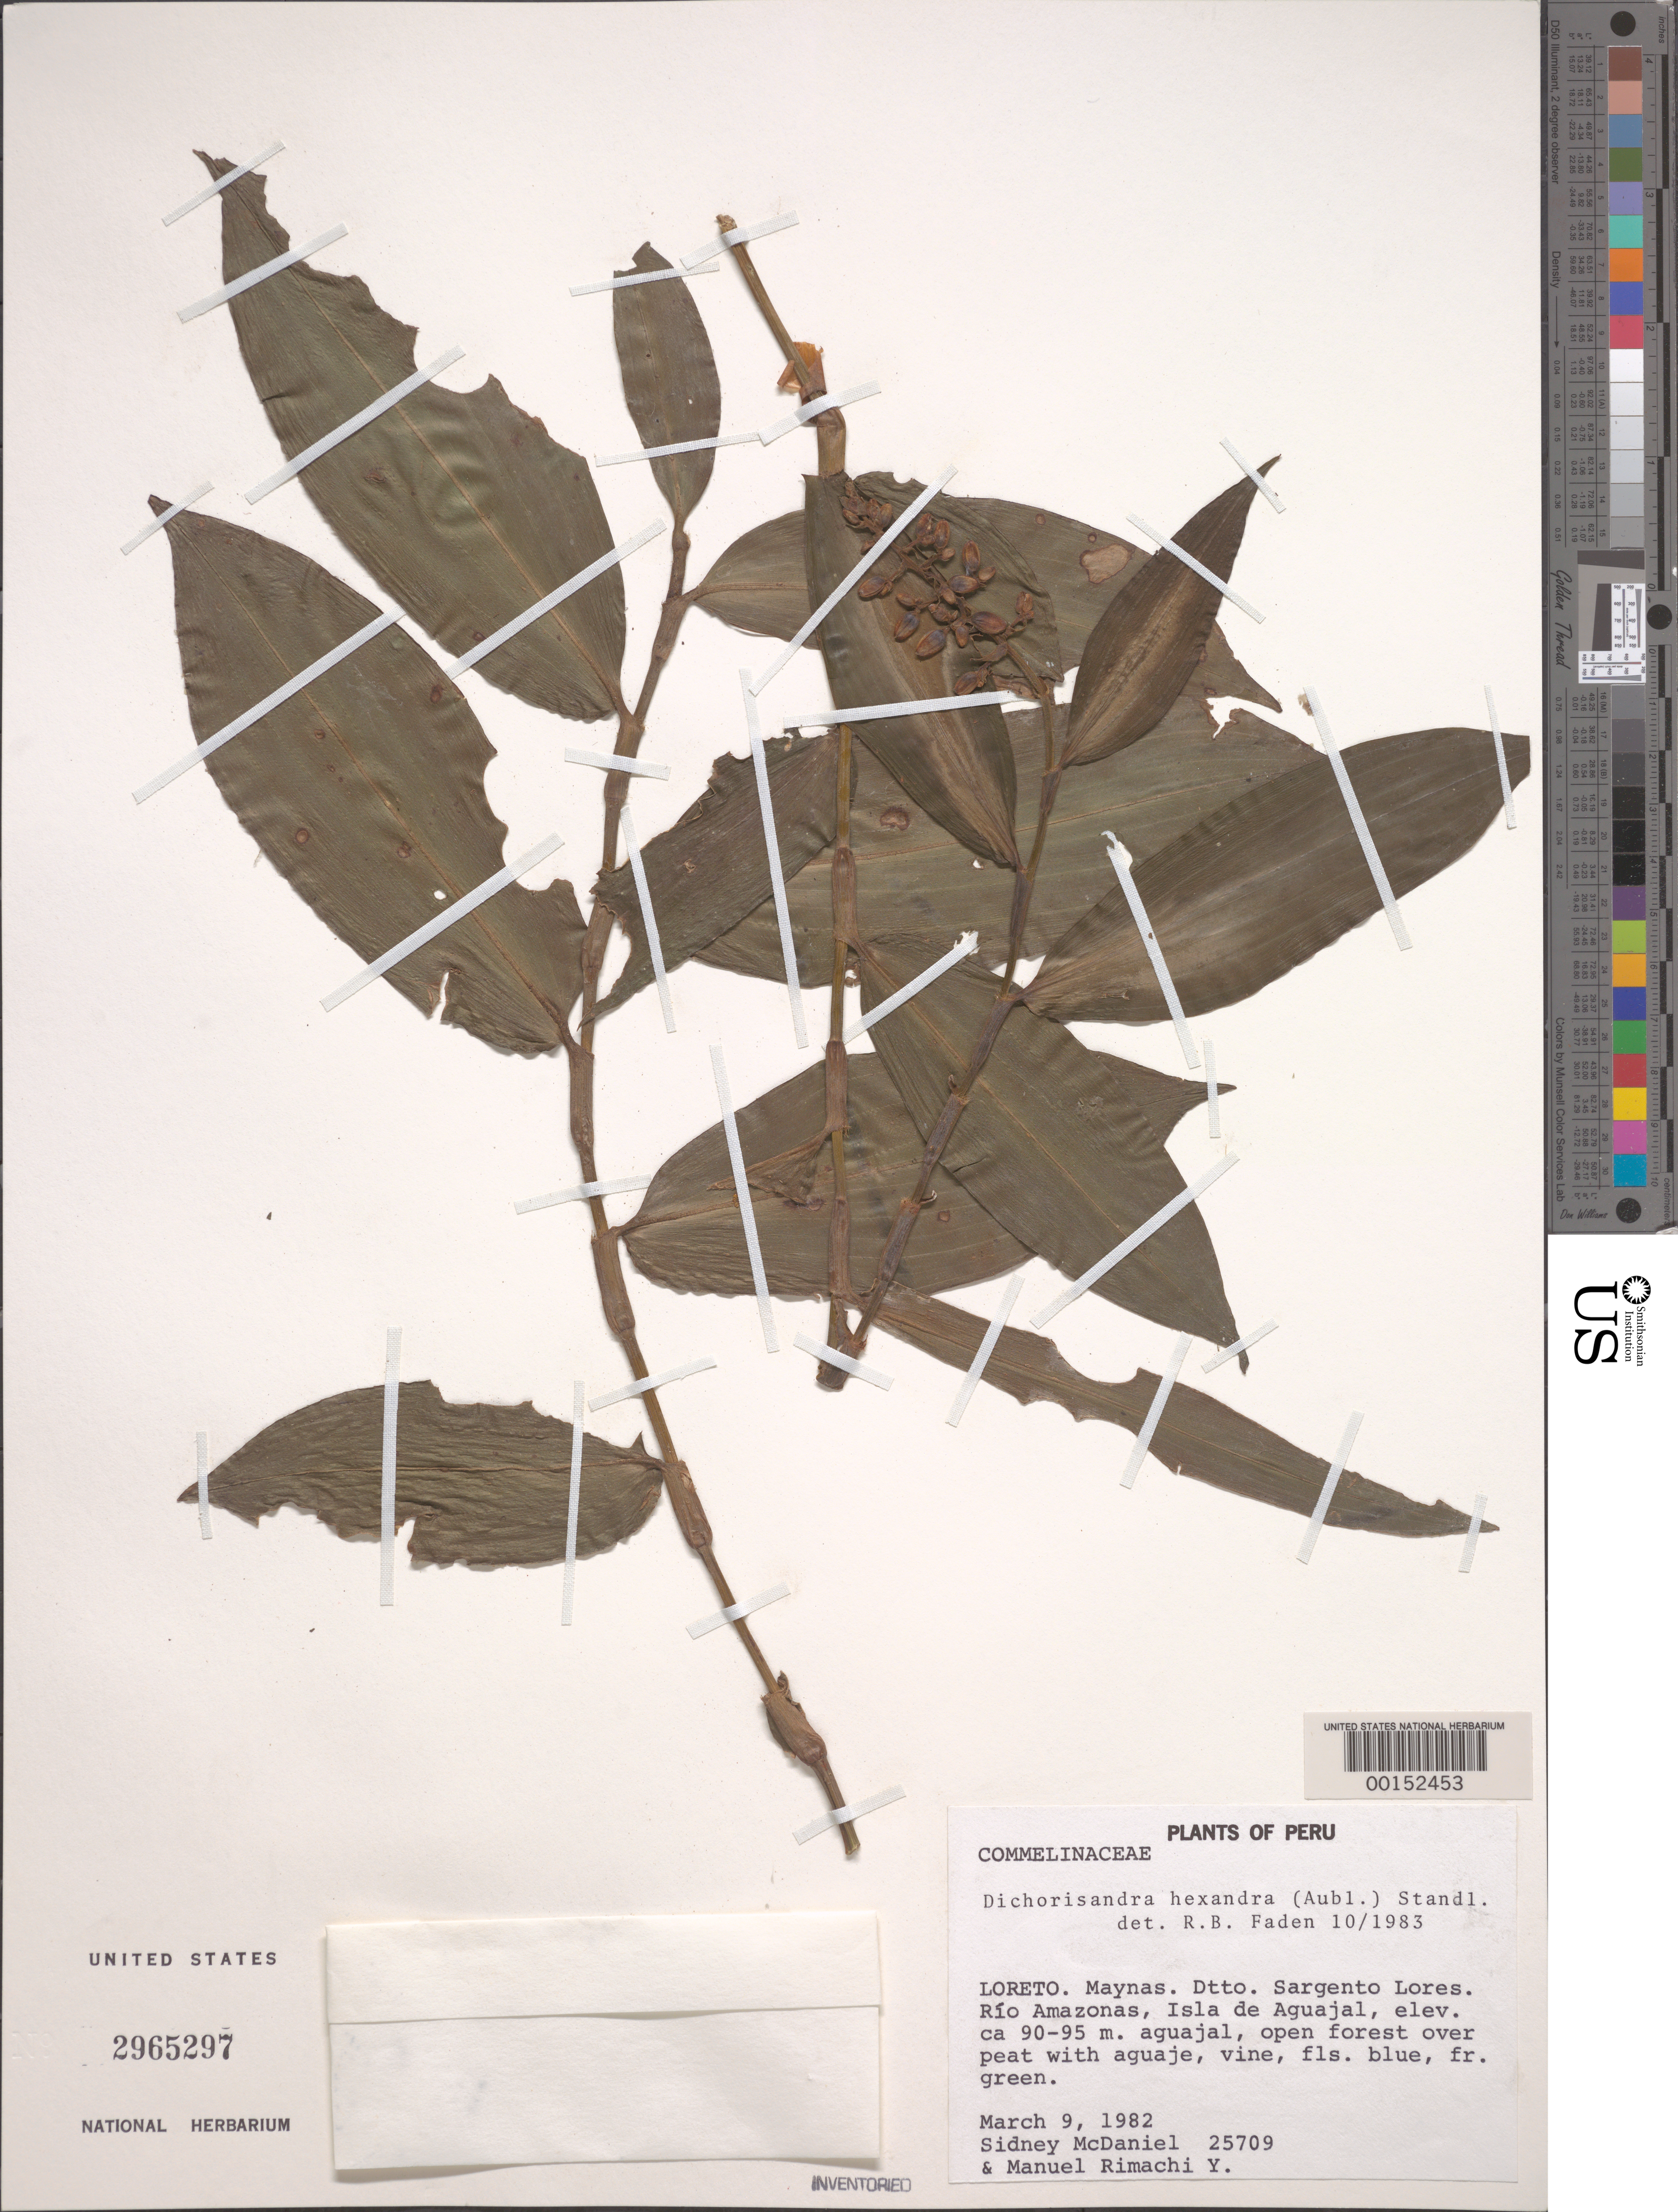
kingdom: Plantae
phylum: Tracheophyta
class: Liliopsida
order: Commelinales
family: Commelinaceae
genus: Dichorisandra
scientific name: Dichorisandra hexandra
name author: (Aubl.) Standl.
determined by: Faden, Robert B., (US), Smithsonian Institution - National Museum of Natural History (UNITED STATES)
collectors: S. T. McDaniel & M. Rimachi Y.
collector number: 25709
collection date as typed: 09 Mar 1982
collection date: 1982-03-09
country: Peru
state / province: Loreto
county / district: Maynas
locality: Sargento Lores; Río Amazonas, Isla de Aguajal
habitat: Open forest over peat with aguaje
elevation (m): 90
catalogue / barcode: US 2965297